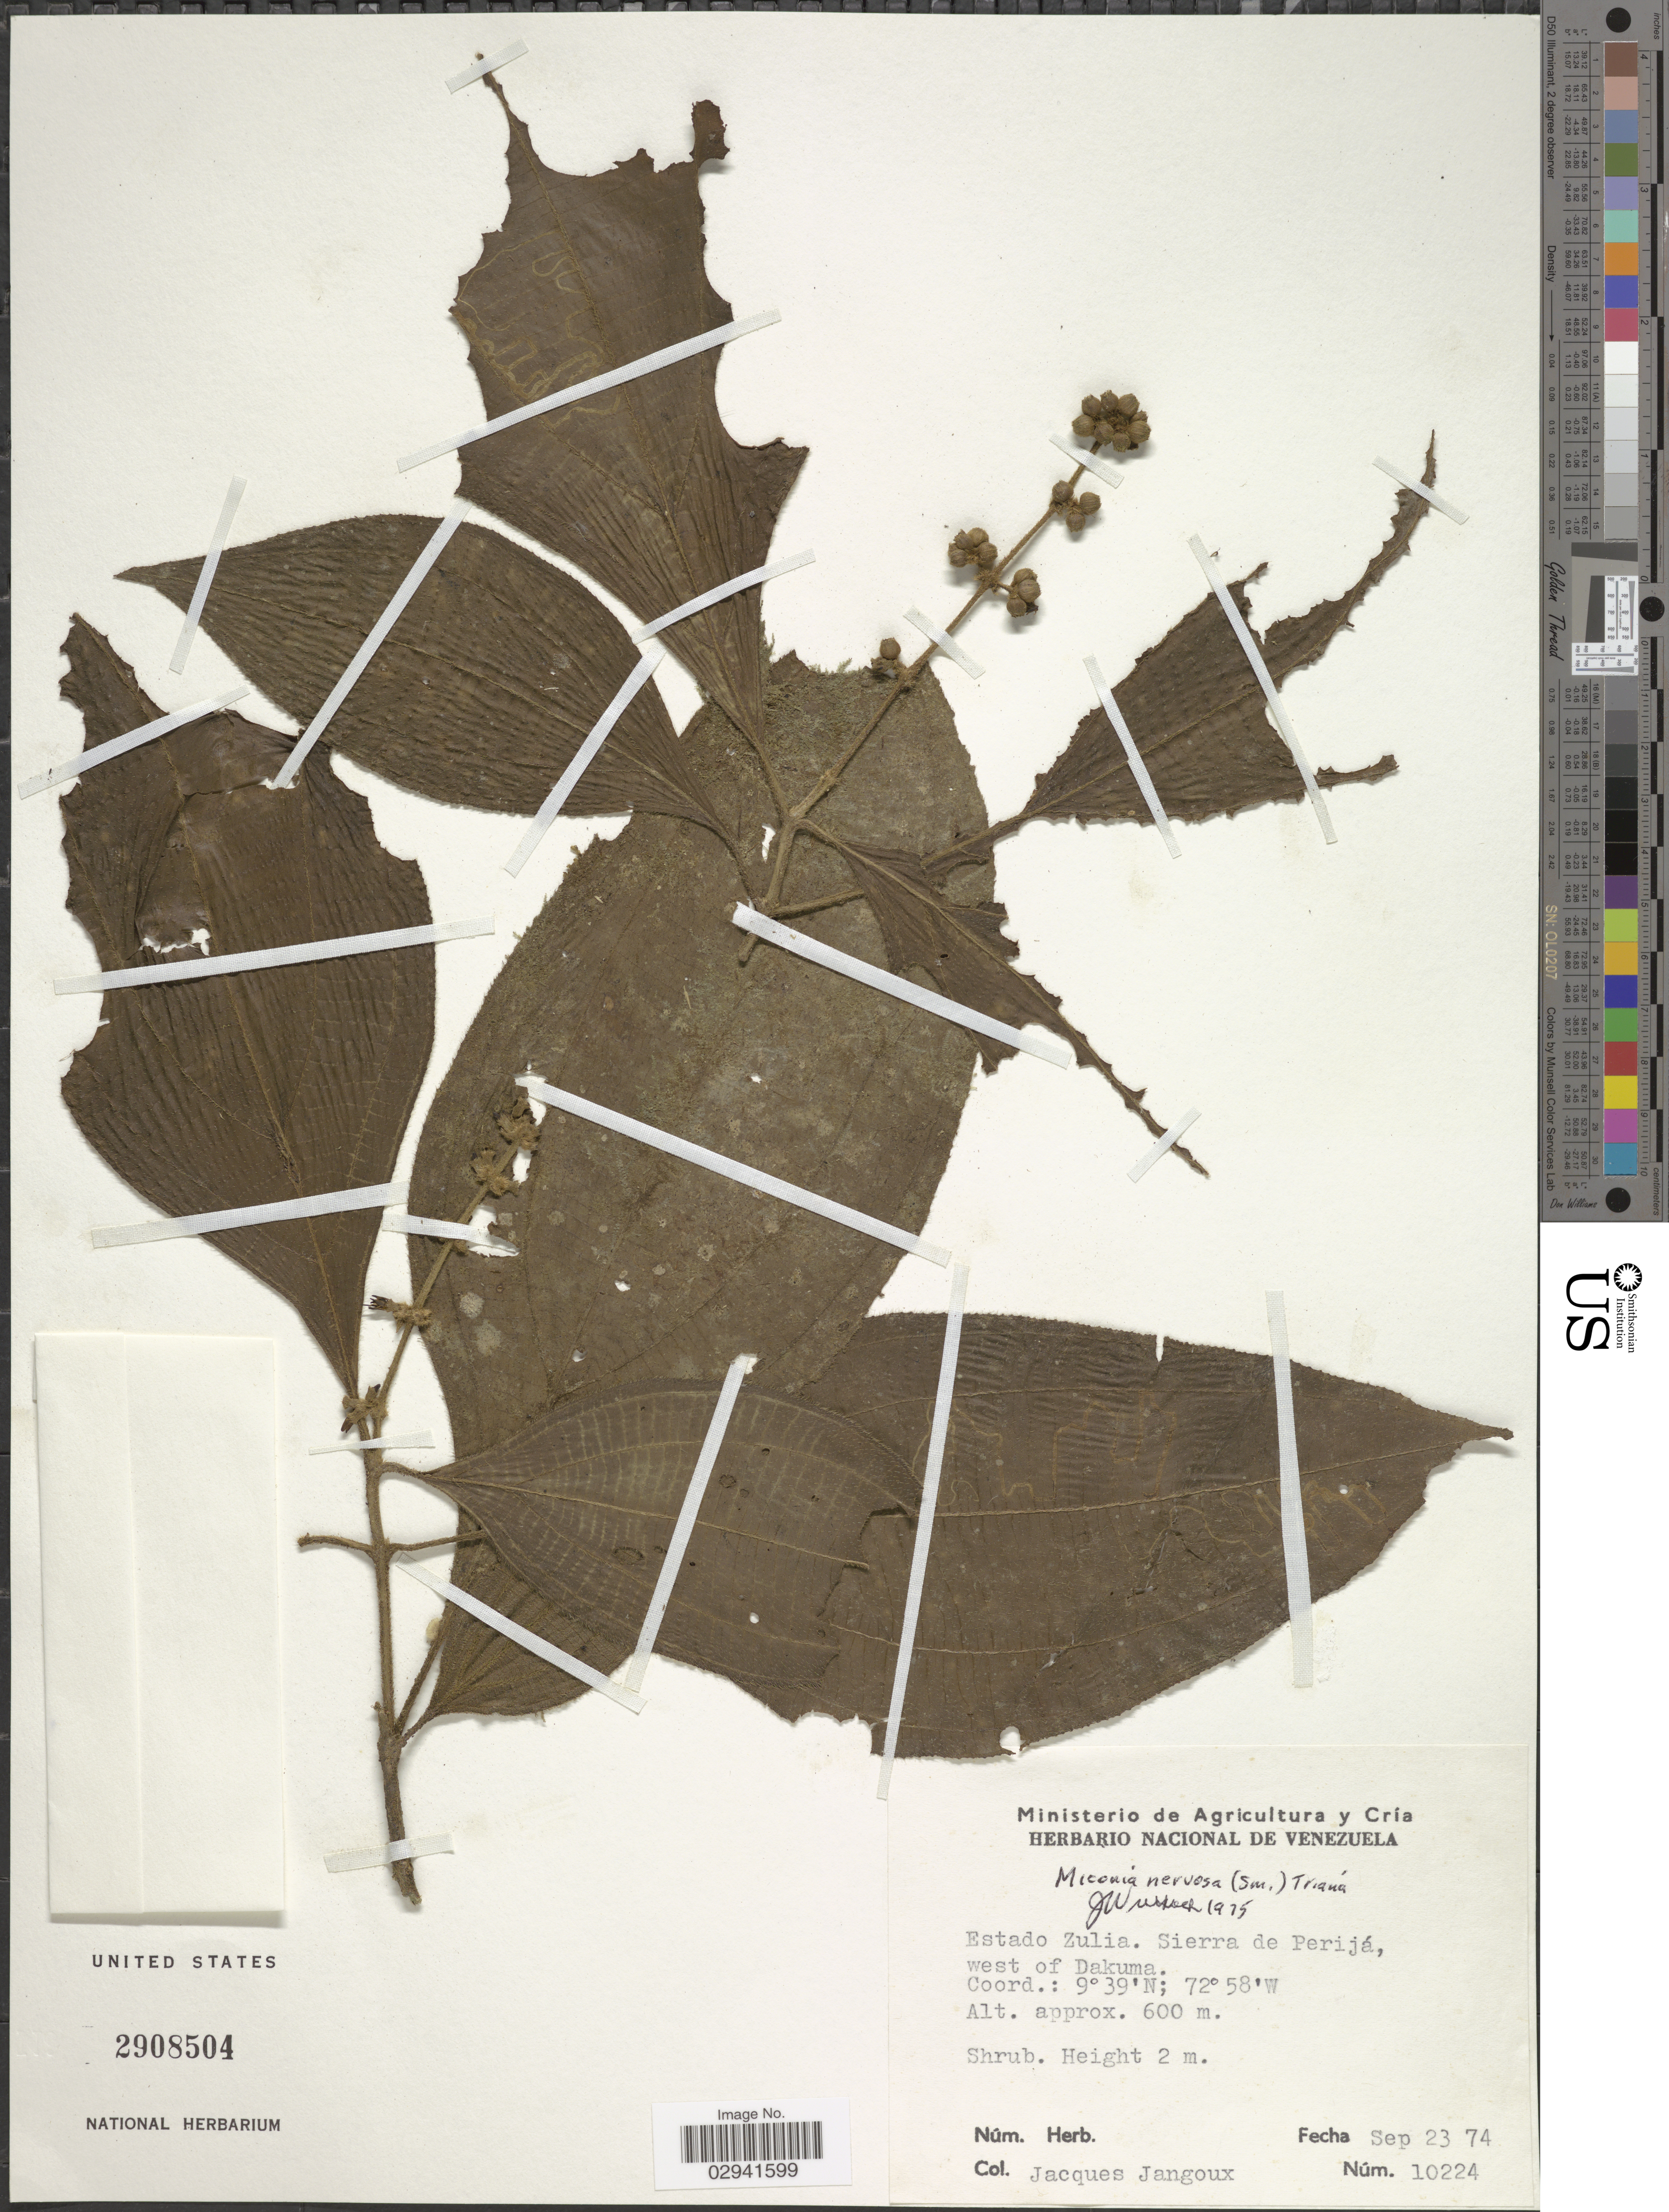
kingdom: Plantae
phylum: Tracheophyta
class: Magnoliopsida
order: Myrtales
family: Melastomataceae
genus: Miconia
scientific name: Miconia nervosa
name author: (Sm.) Triana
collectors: J. I. G. Janguox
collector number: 10224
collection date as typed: Transcribed d/m/y: 23/9/74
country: Venezuela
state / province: Zulia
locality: Estado Zulia. Sierra de Perijá, west of Dakuma.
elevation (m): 600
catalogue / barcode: US 2908504